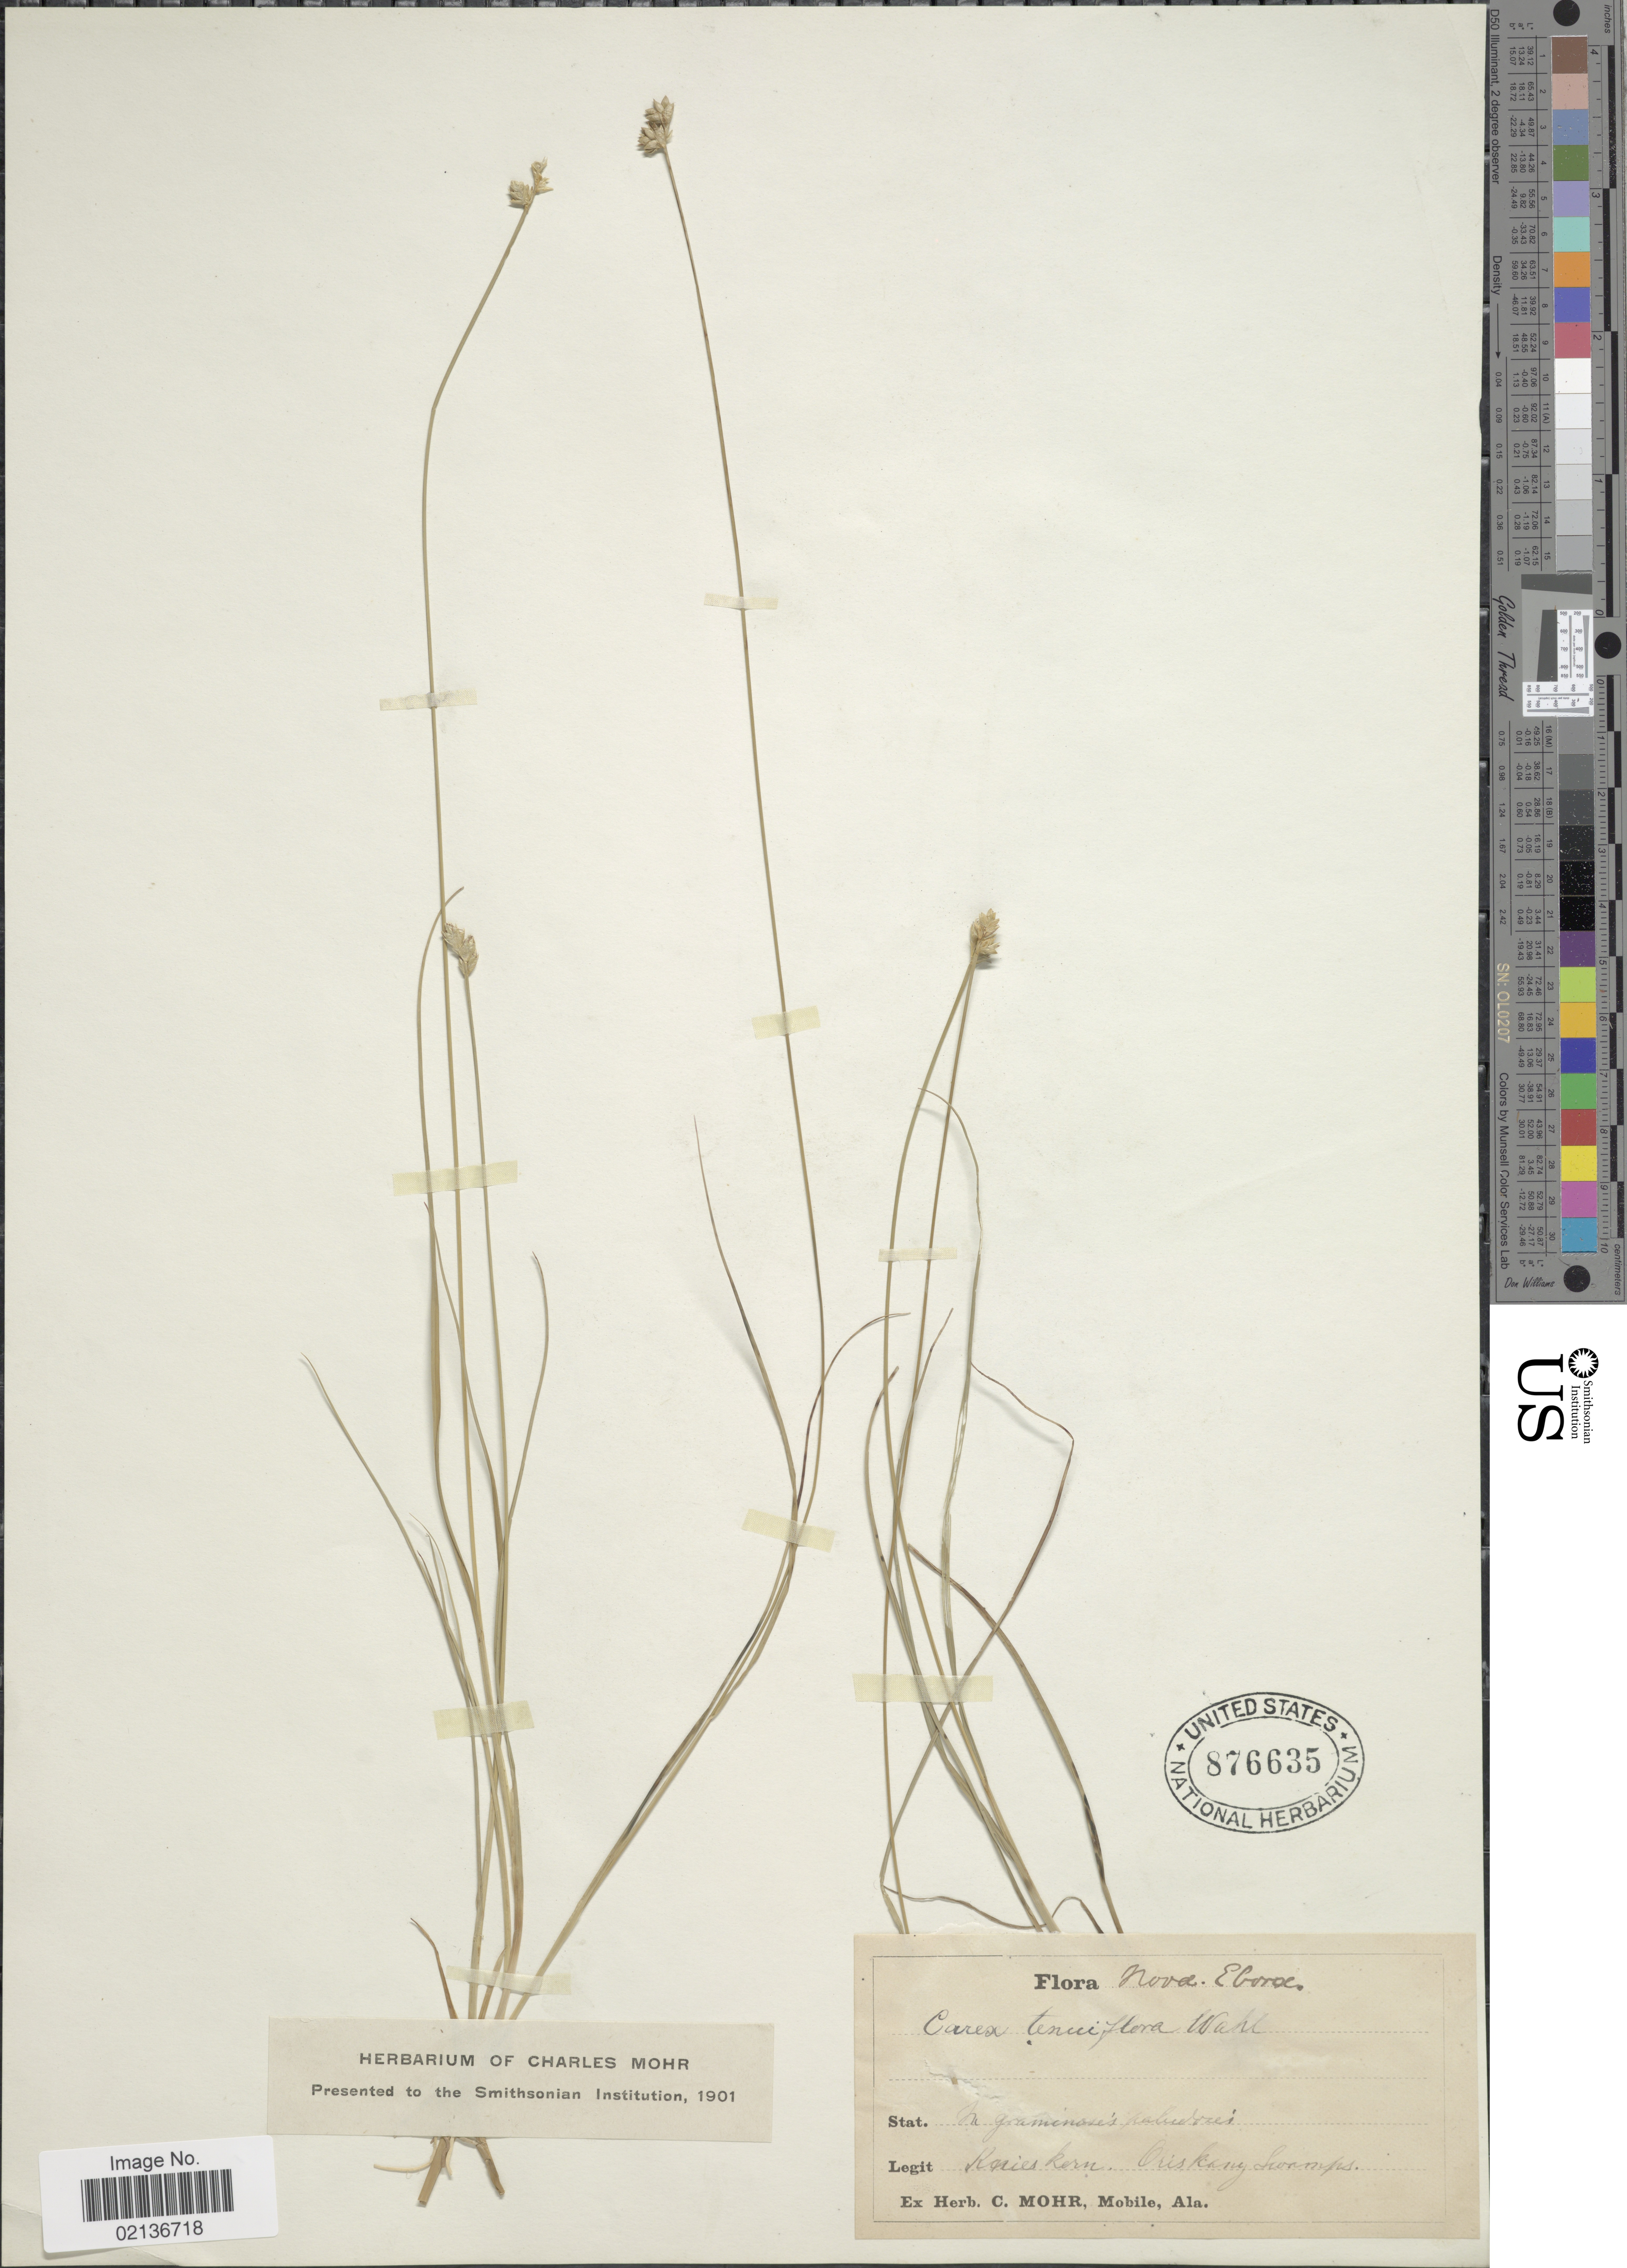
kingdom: Plantae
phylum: Tracheophyta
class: Liliopsida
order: Poales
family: Cyperaceae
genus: Carex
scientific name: Carex tenuiflora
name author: Wahlenb.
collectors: Knieskern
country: United States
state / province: New York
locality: Nova Eboroc., in graminosis paludis, Oriskany Swamps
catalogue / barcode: US 876635